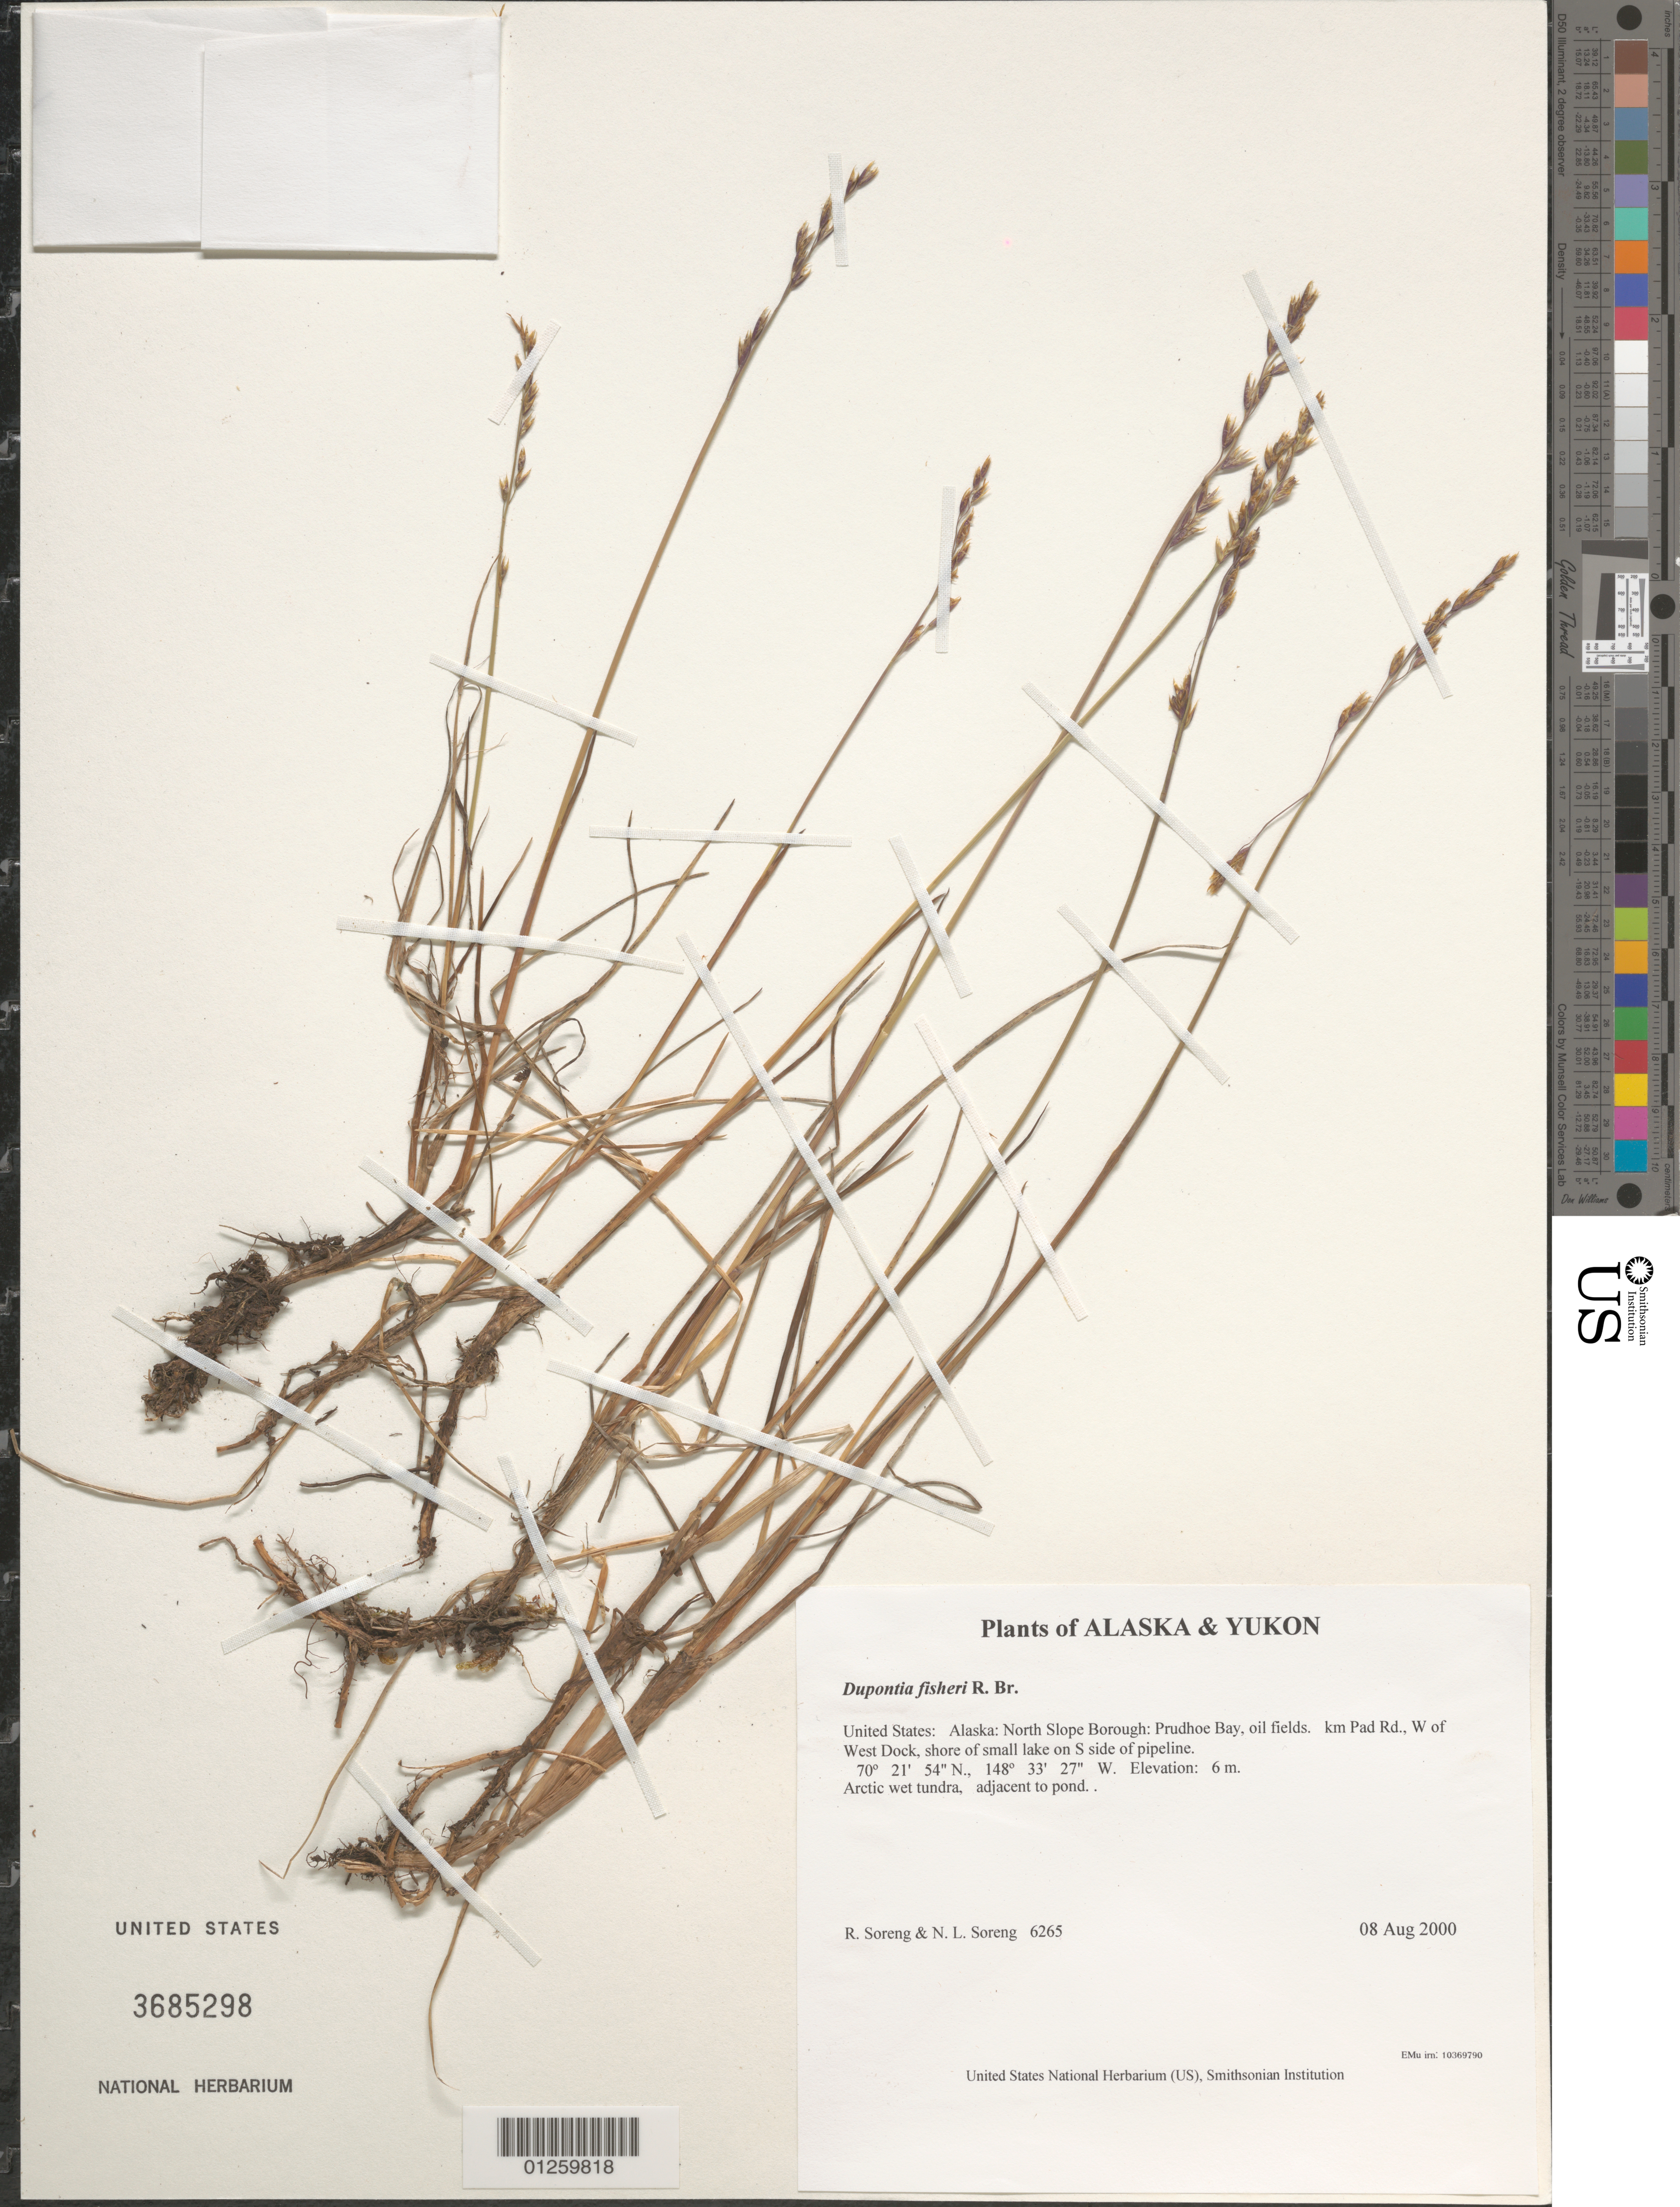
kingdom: Plantae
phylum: Tracheophyta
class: Liliopsida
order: Poales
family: Poaceae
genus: Dupontia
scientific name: Dupontia fisheri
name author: R. Br.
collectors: R. J. Soreng & N. L. Soreng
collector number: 6265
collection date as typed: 08 Aug 2000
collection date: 2000-08-08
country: United States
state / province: Alaska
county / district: North Slope Borough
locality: Prudhoe Bay, oil fields. km Pad Rd., W of West Dock, shore of small lake on S side of pipeline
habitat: Arctic wet tundra, adjacent to pond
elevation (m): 6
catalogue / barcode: US 3685298